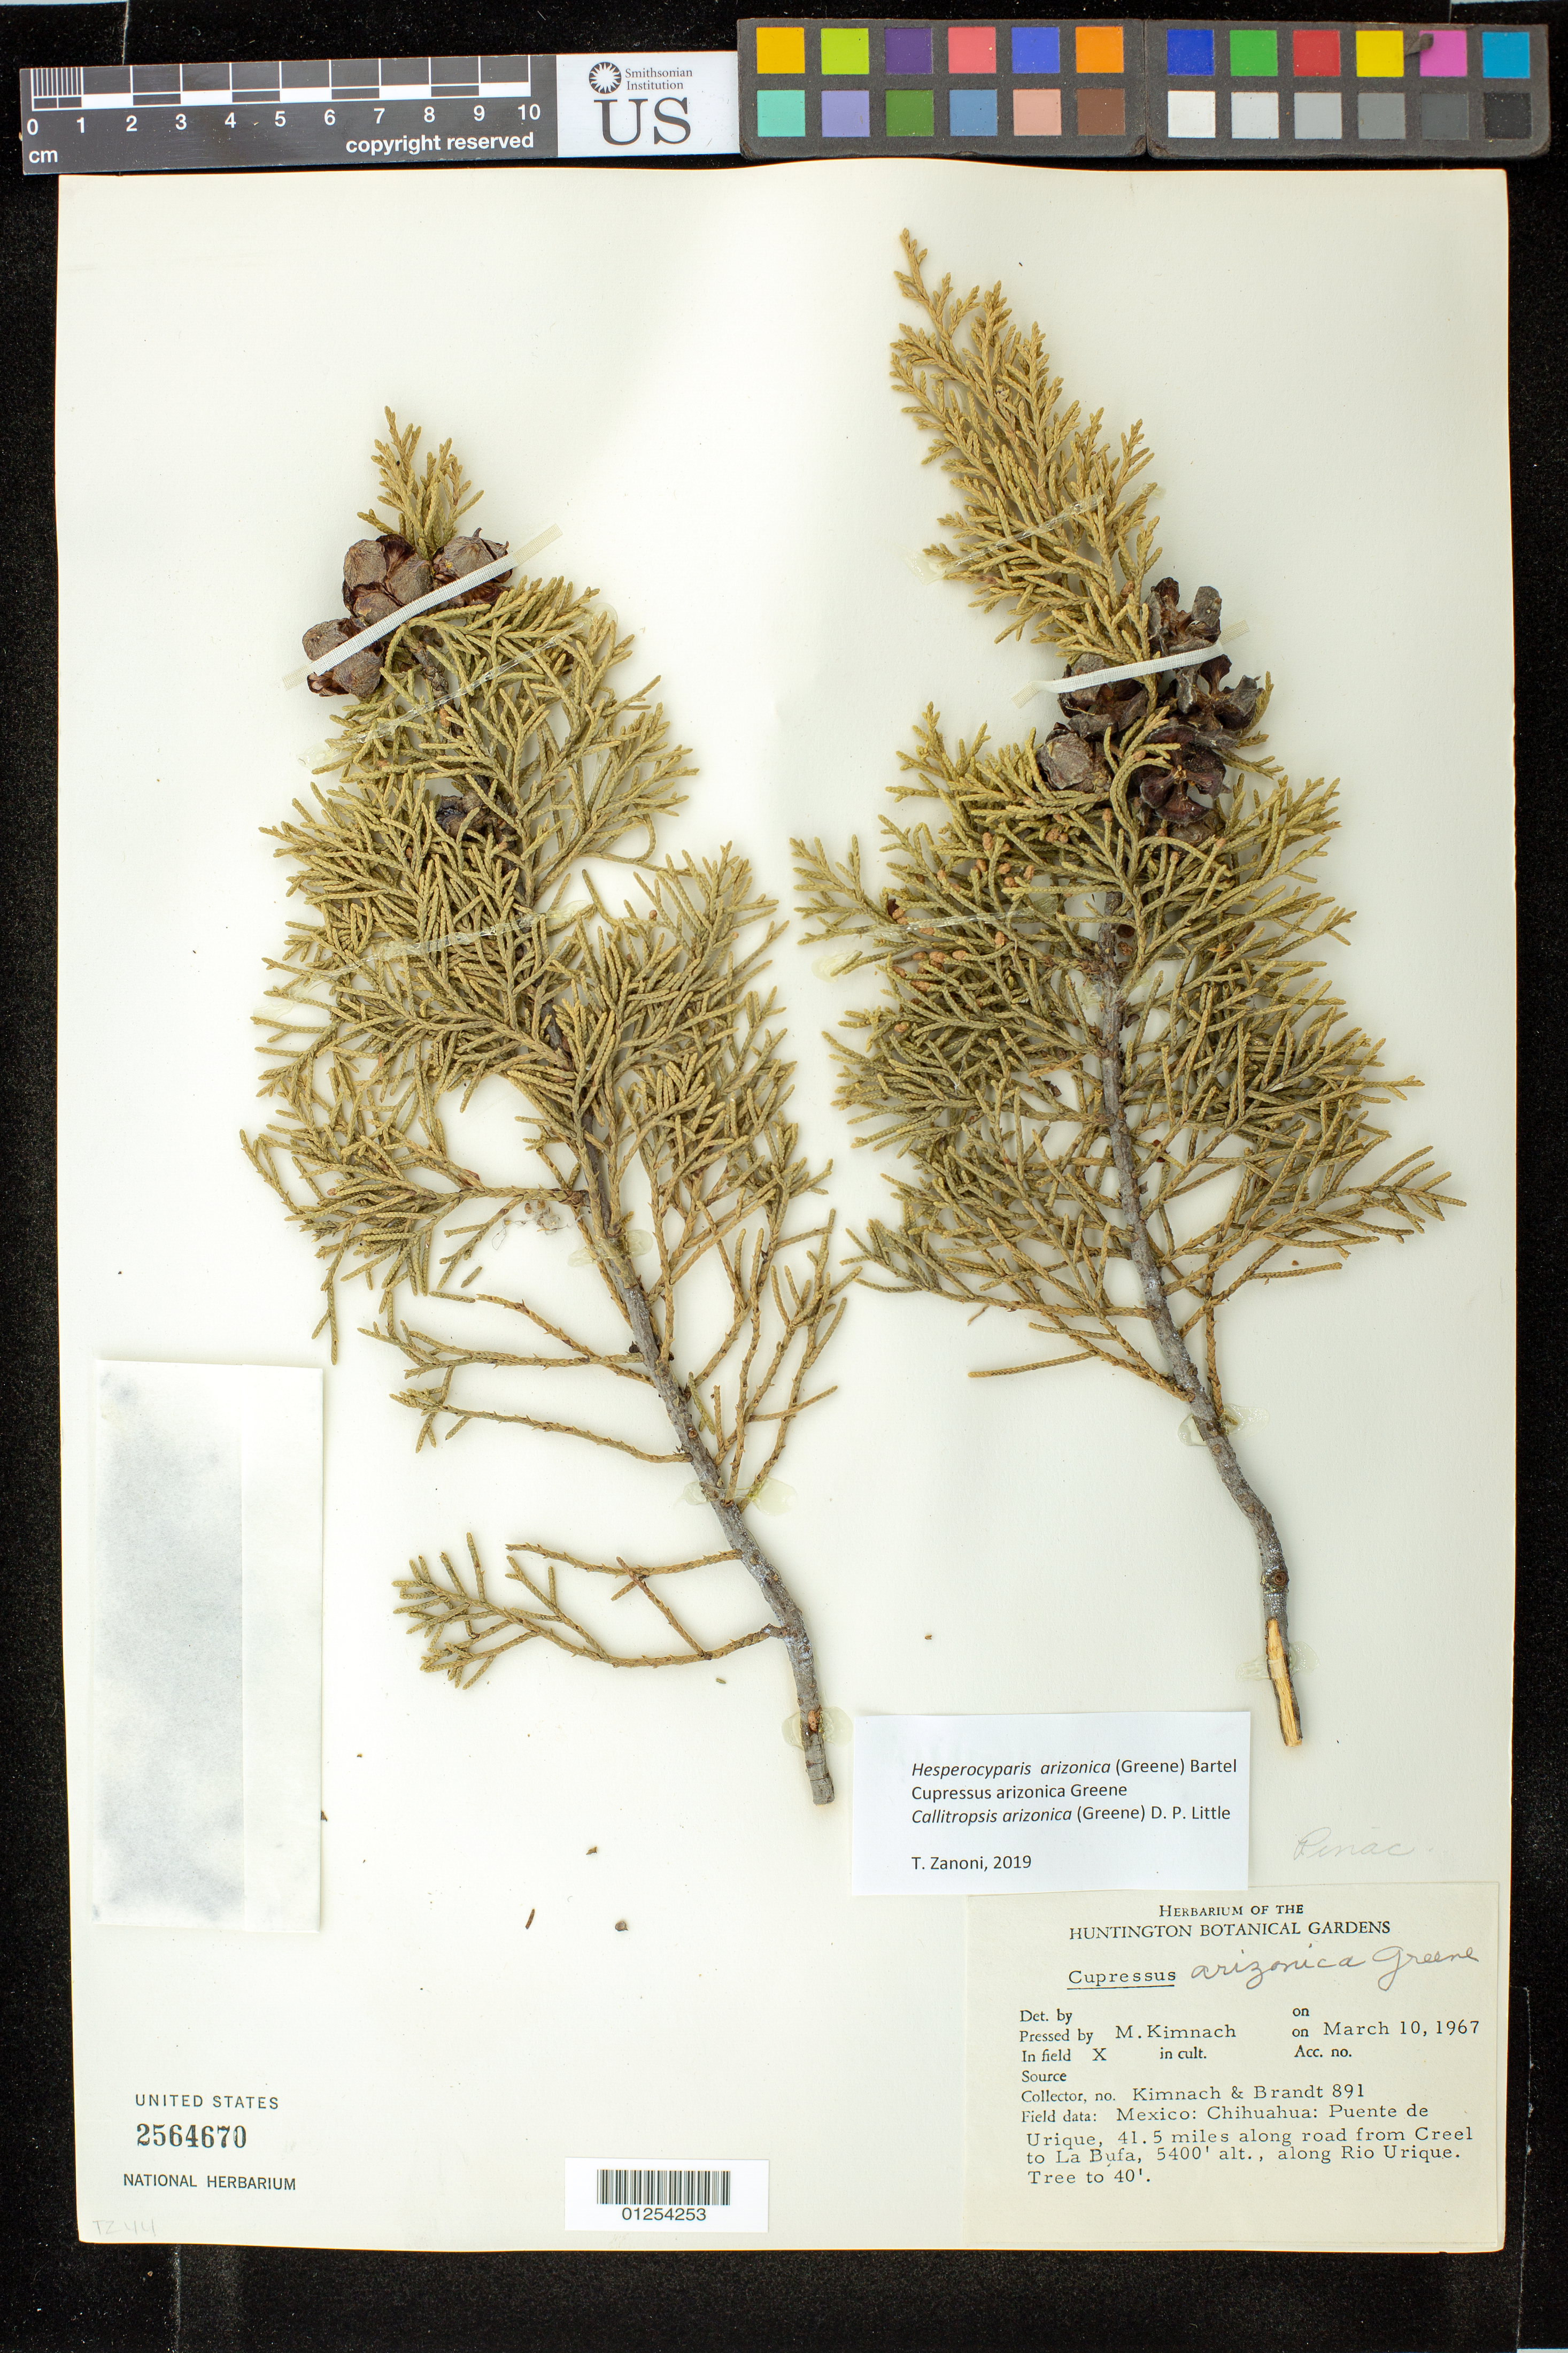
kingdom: Plantae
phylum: Tracheophyta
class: Pinopsida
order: Pinales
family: Cupressaceae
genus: Hesperocyparis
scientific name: Hesperocyparis arizonica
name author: (Greene) Bartel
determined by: Zanoni, T. A., (NY), New York Botanical Garden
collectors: M. W. Kimnach & -. Brandt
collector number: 891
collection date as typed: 10 Mar 1967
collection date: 1967-03-10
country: Mexico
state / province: Chihuahua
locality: Puente de Urique, 41.5 miles along road from Creel to La Bufa, along Rio Urqiue.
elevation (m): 1646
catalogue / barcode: US 2564670